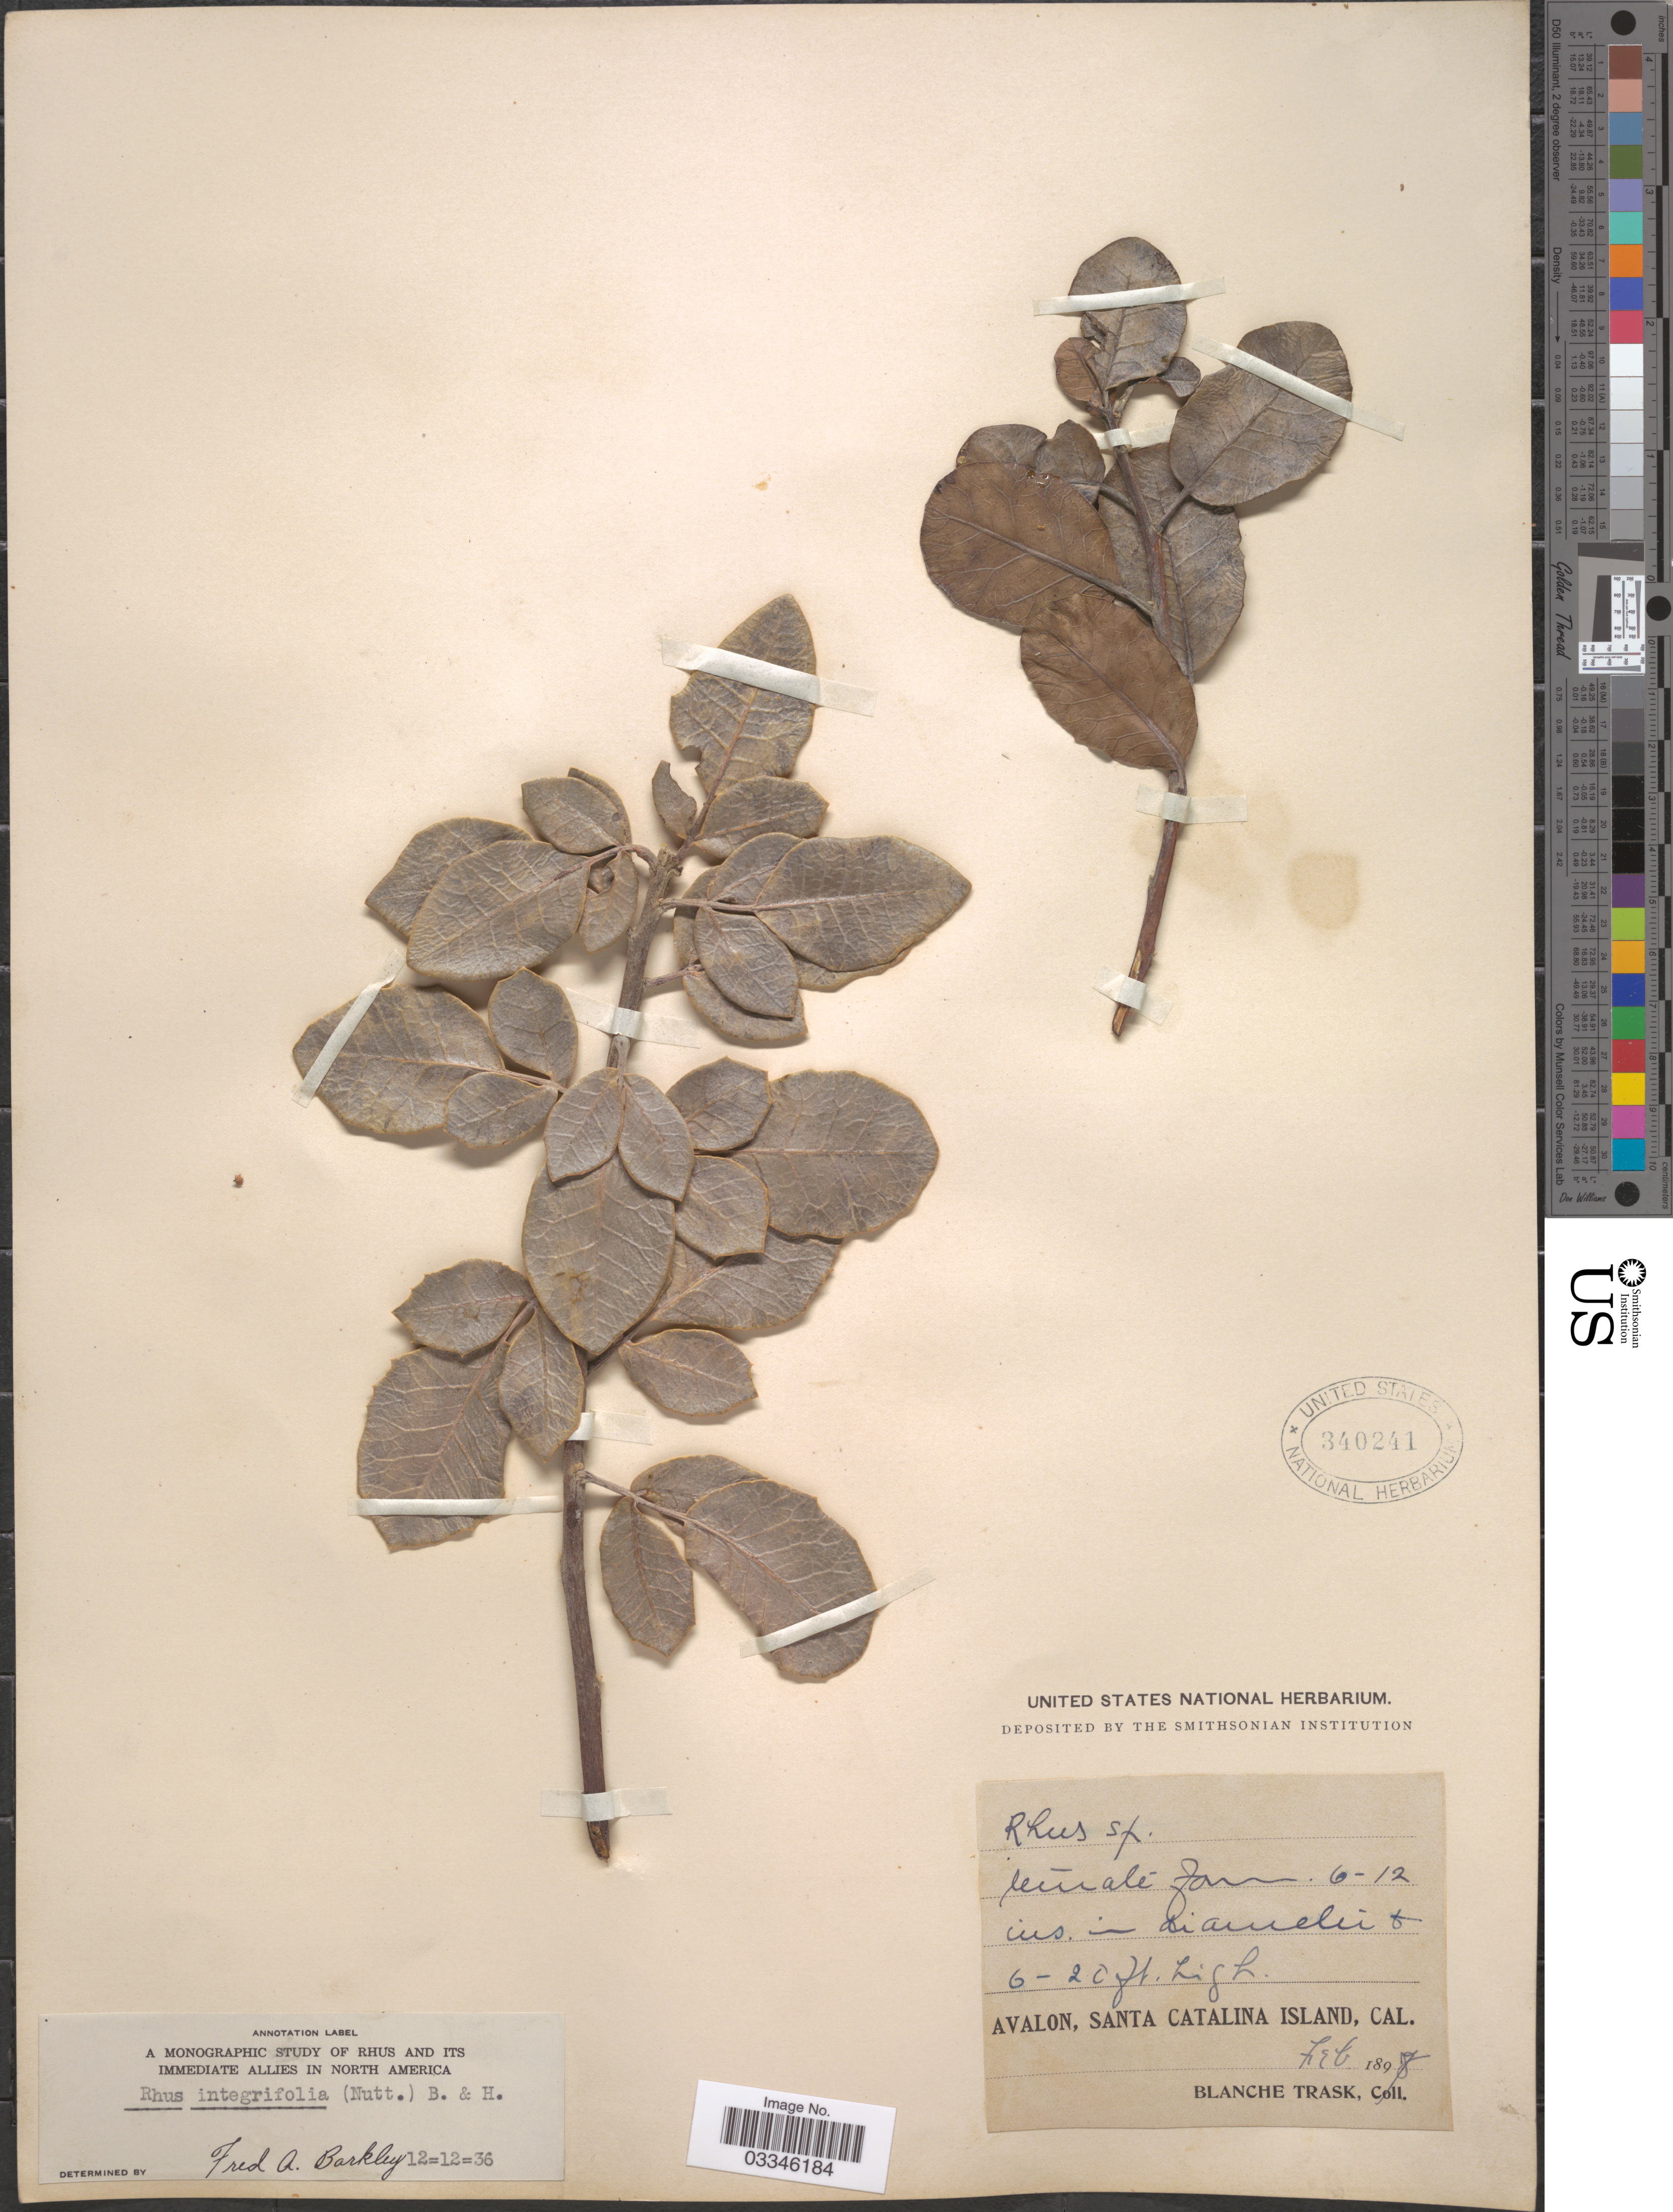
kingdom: Plantae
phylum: Tracheophyta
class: Magnoliopsida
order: Sapindales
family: Anacardiaceae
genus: Rhus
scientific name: Rhus integrifolia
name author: (Nutt.) Benth. & Hook. f. ex W.H. Brewer & S. Watson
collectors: B. Trask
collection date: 1897-02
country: United States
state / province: California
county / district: Los Angeles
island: Santa Catalina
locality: Avalon, Santa Catalina Island.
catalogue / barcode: US 340241